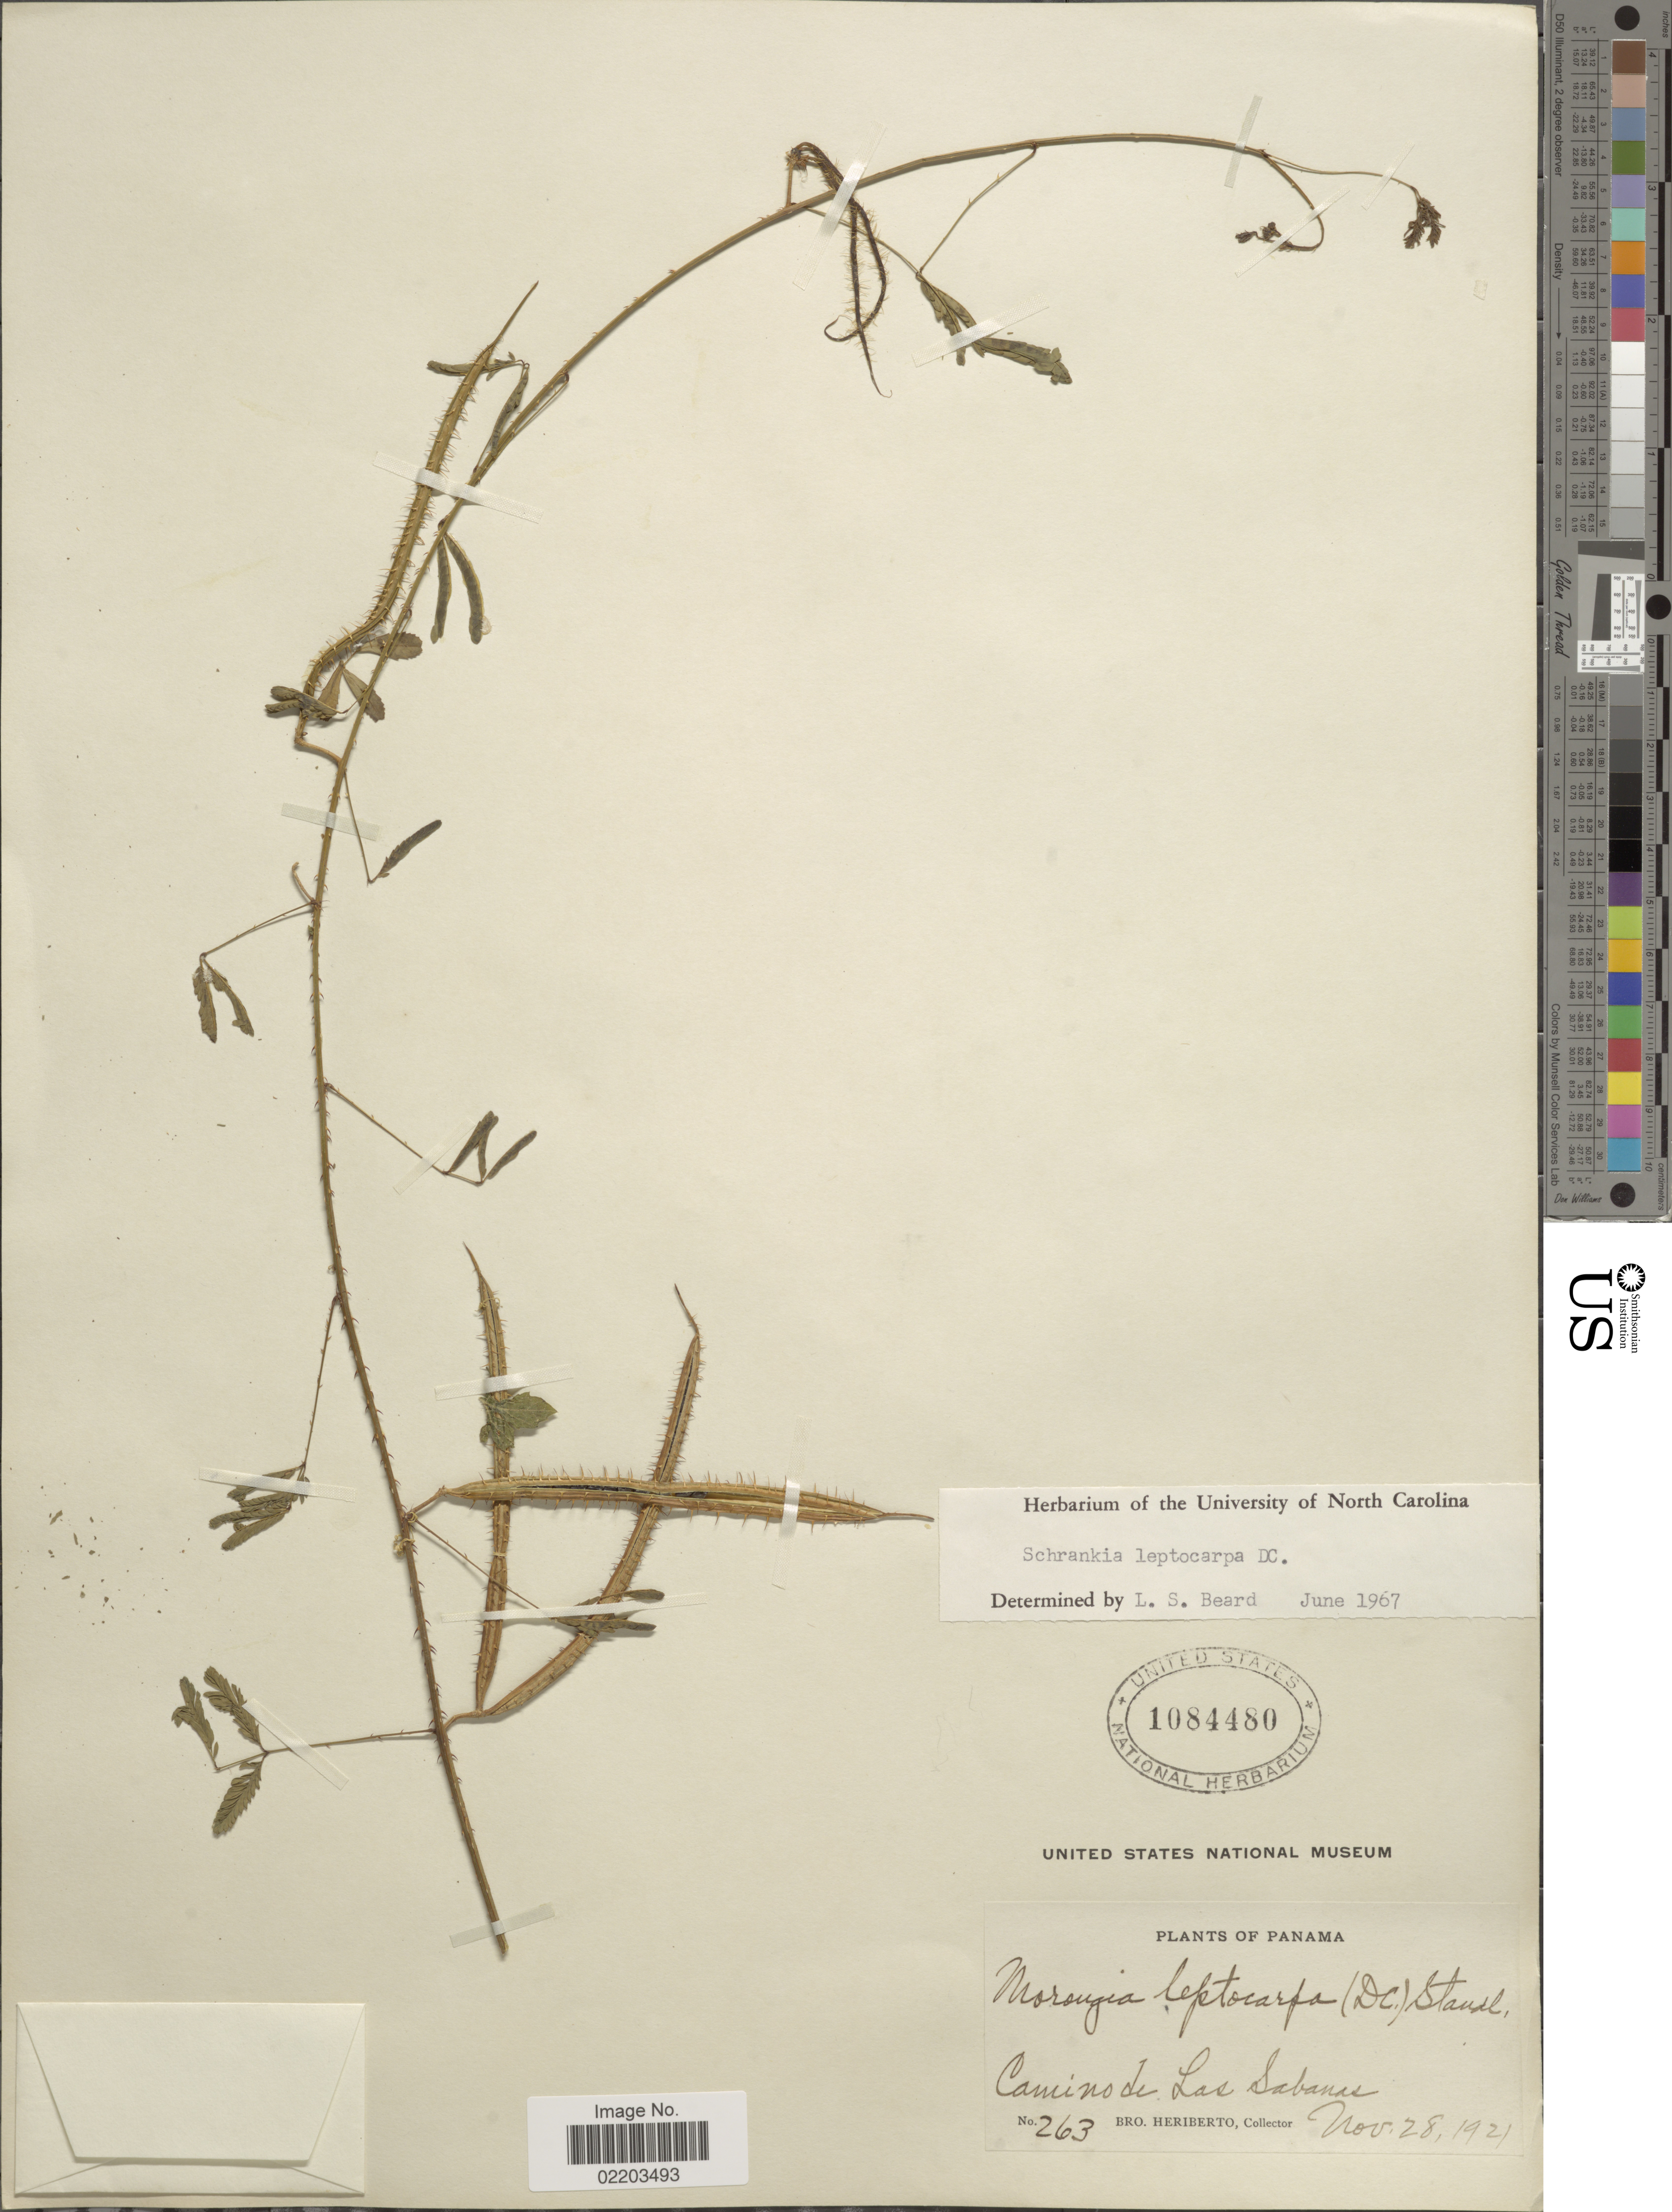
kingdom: Plantae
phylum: Tracheophyta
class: Magnoliopsida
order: Fabales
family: Fabaceae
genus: Mimosa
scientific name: Mimosa candollei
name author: R. Grether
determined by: Strong, Mark T., (BOT), Smithsonian Institution - National Museum of Natural History (UNITED STATES)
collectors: B. Heriberto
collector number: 263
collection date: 1921-11-28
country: Panama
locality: Camino de Las Sabanas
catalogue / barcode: US 1084480